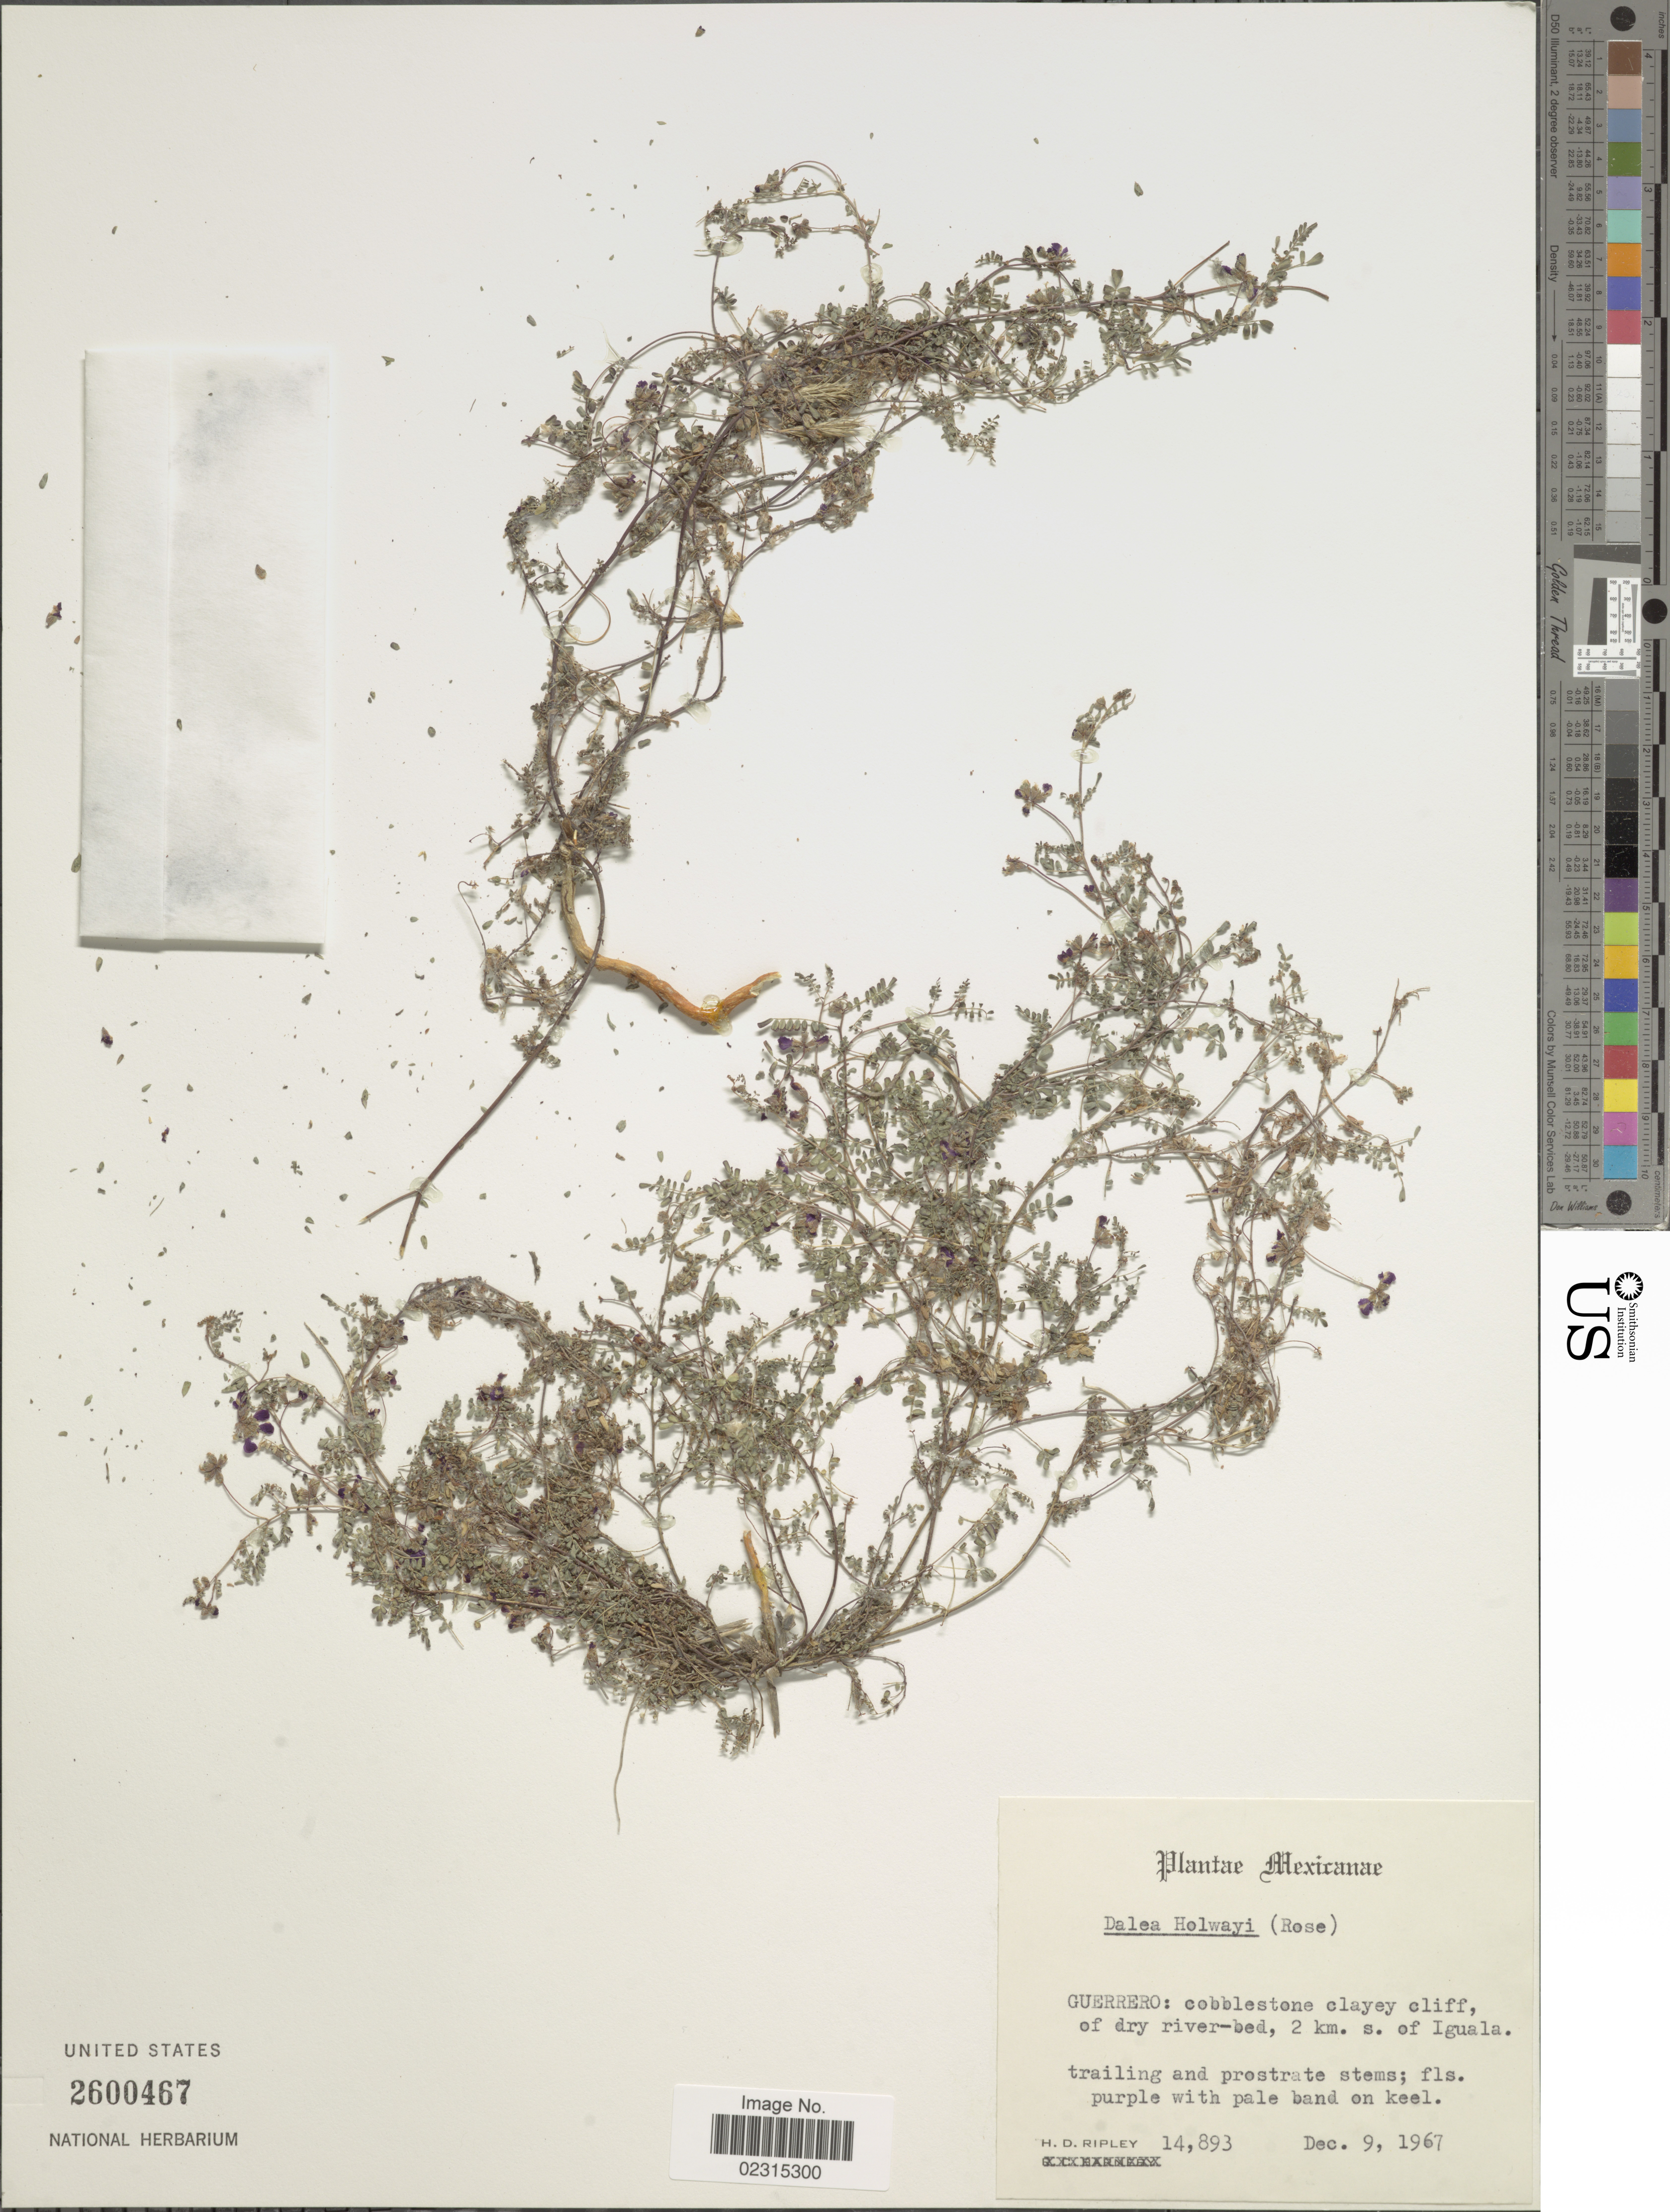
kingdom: Plantae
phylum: Tracheophyta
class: Magnoliopsida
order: Fabales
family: Fabaceae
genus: Marina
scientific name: Marina holwayi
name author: (Rose) Barneby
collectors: H. Ripley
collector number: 14893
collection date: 1967-12-09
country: Mexico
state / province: Guerrero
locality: Cobblestone clayey cliff, of dry river-bed, 2 km s. of Iguala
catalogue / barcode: US 2600467